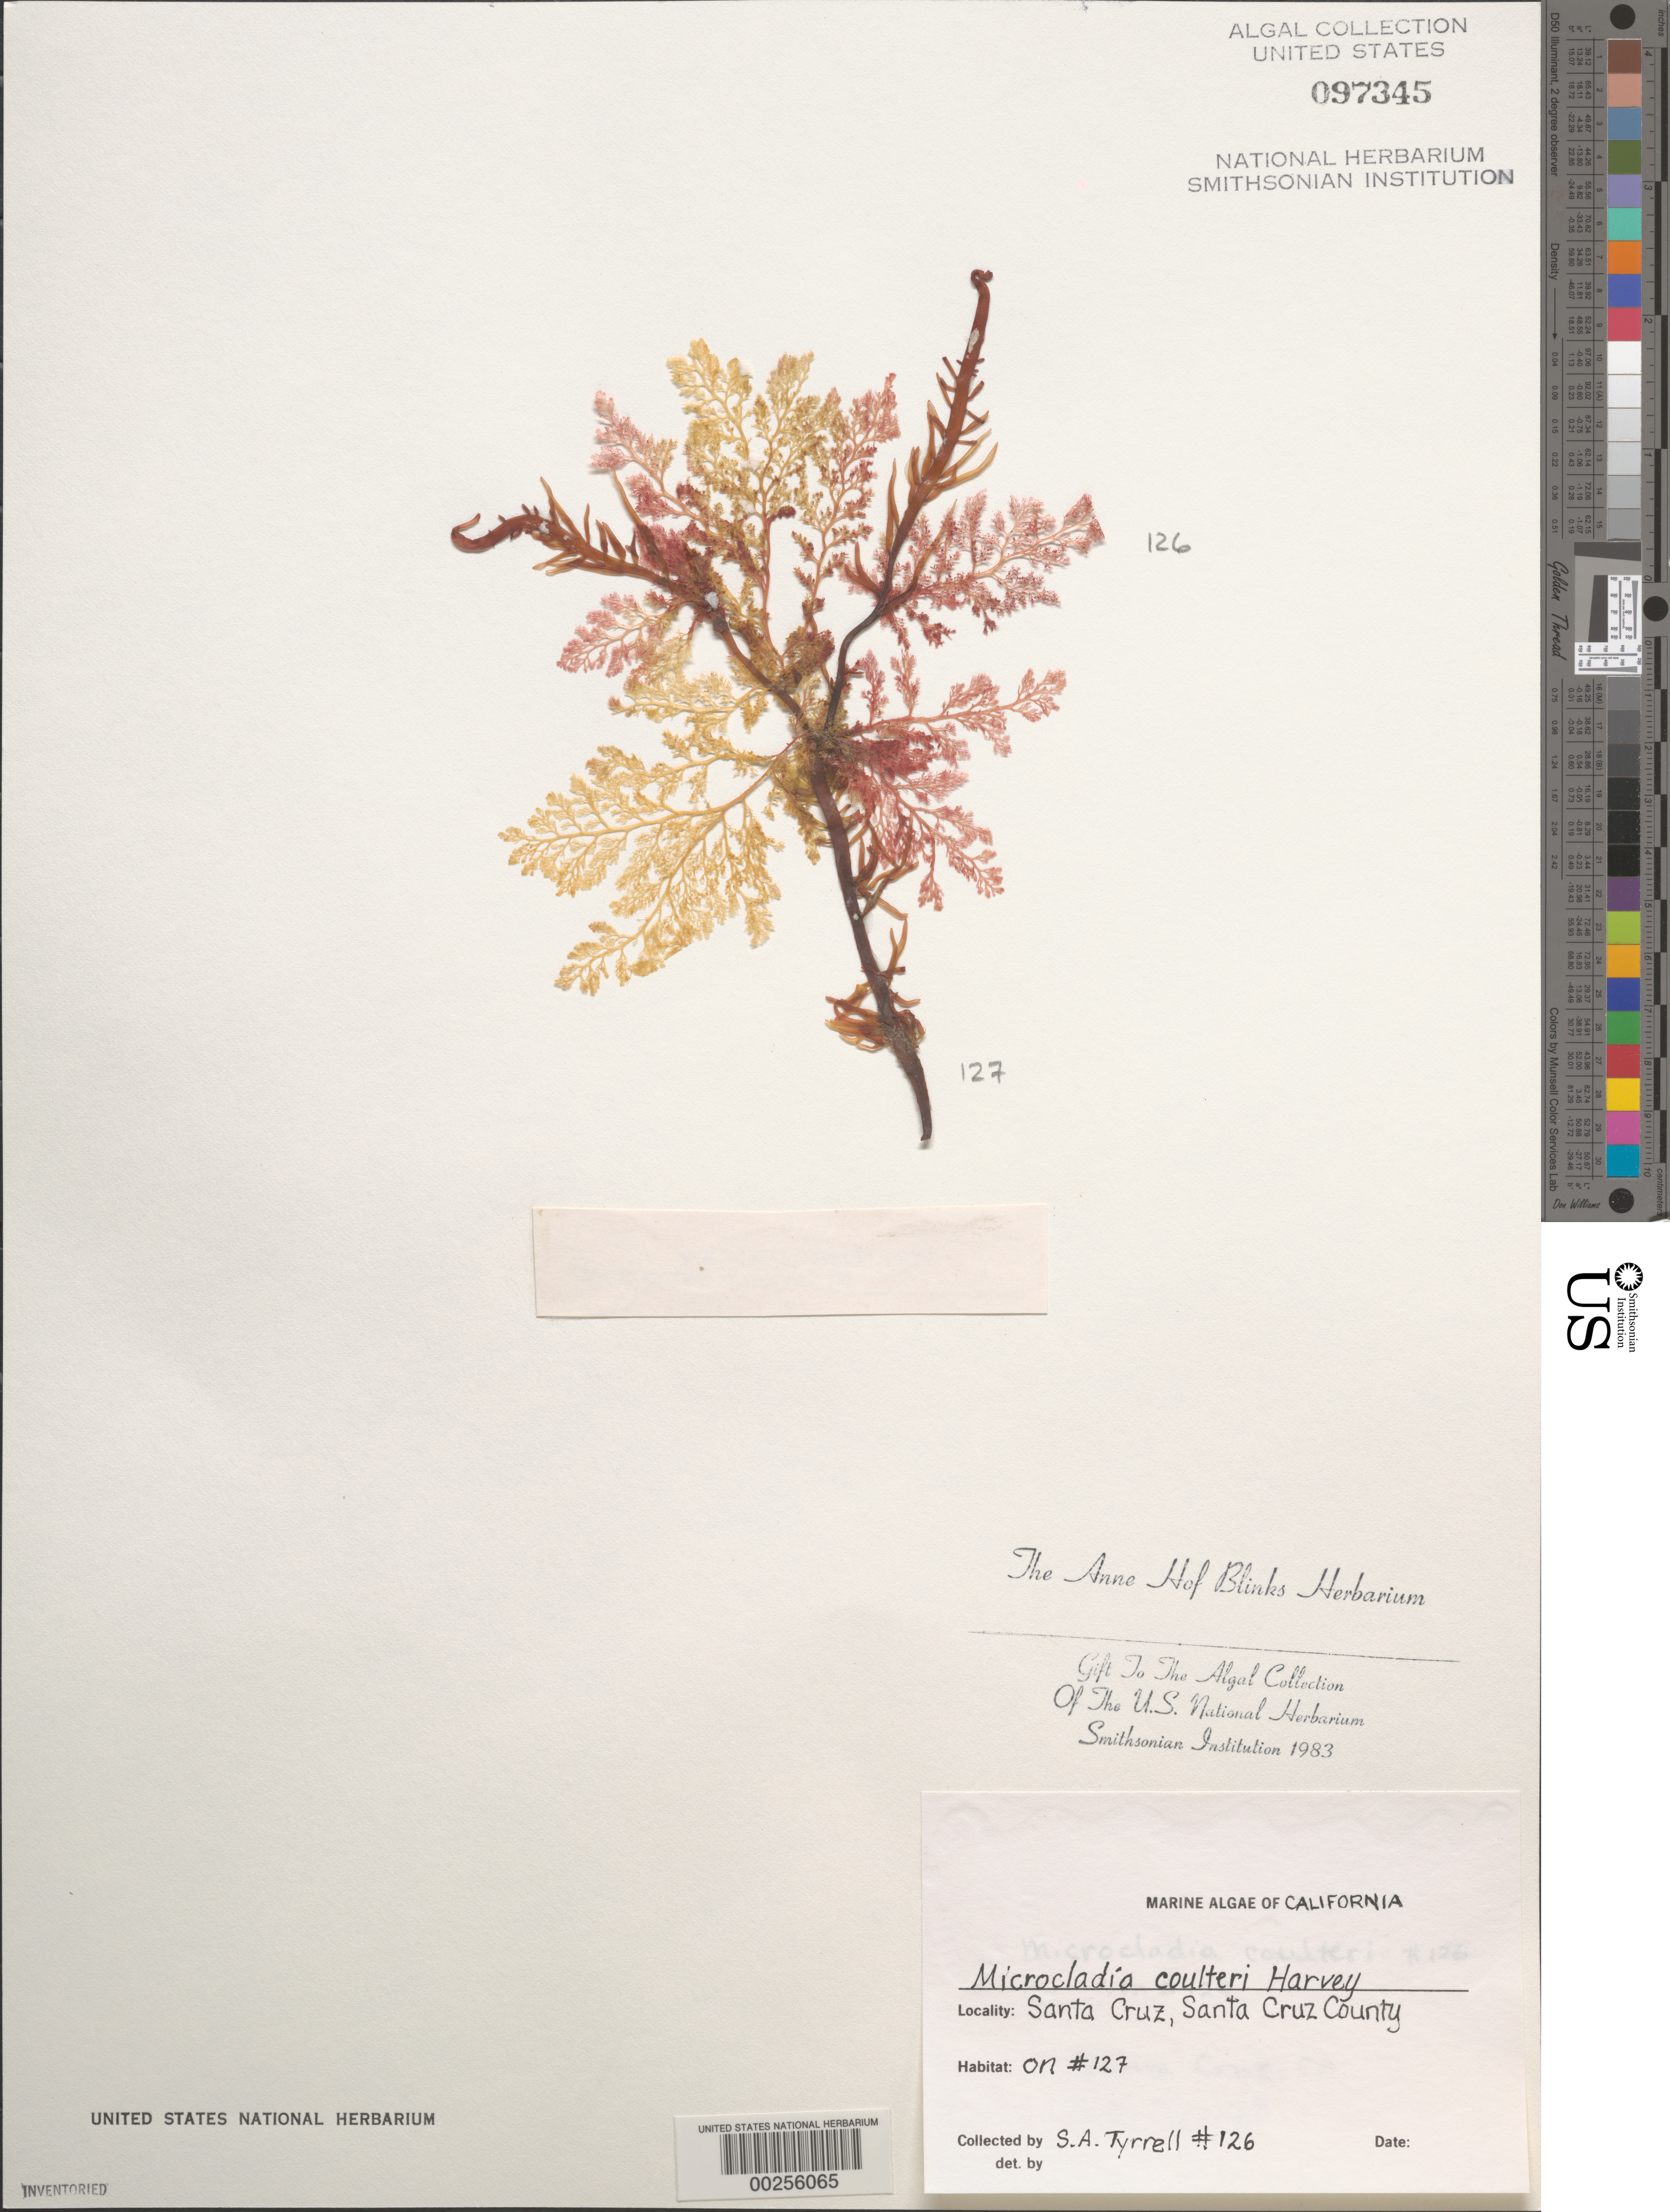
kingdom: Plantae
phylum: Rhodophyta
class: Florideophyceae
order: Ceramiales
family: Ceramiaceae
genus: Microcladia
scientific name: Microcladia coulteri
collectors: C. Tyrrell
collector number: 126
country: United States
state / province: California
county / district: Santa Cruz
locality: Santa Cruz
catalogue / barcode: US 97345